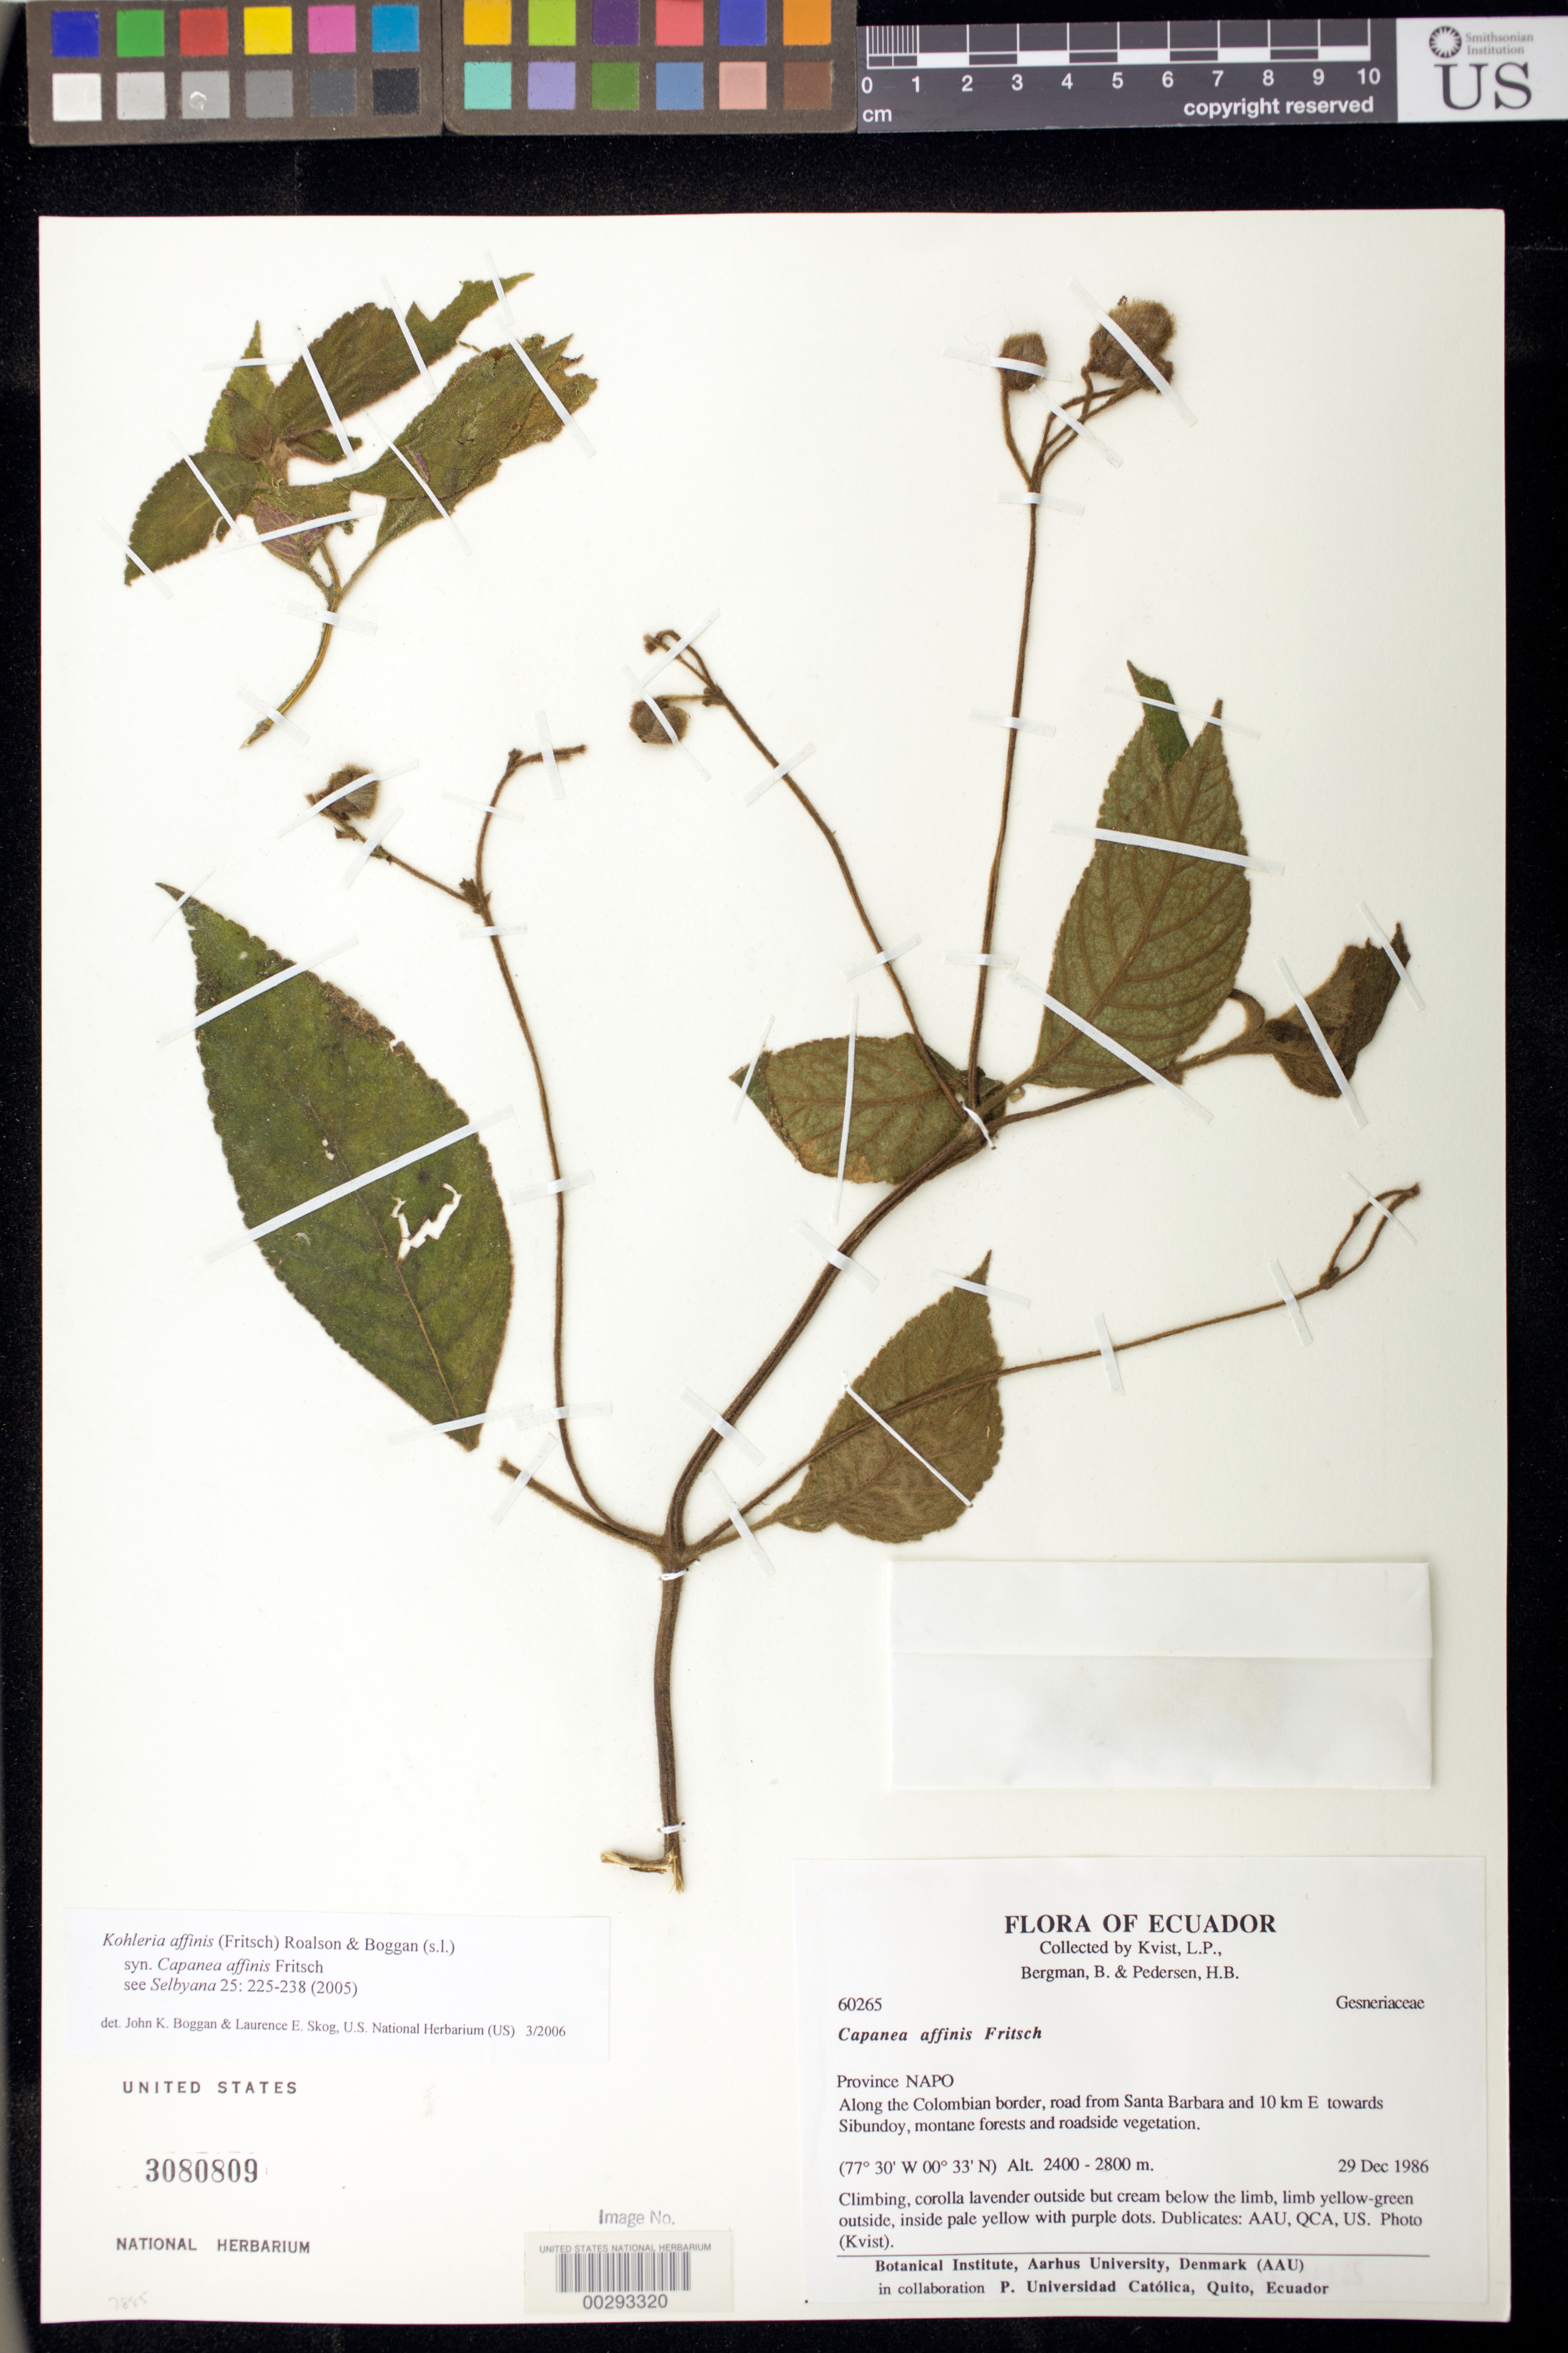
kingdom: Plantae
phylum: Tracheophyta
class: Magnoliopsida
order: Lamiales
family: Gesneriaceae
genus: Kohleria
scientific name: Kohleria affinis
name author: (Fritsch) Roalson & Boggan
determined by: Boggan, J. K.; Skog, L. E.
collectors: L. P. Kvist, B. Bergman & H. B. Pedersen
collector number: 60265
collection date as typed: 29 Dec 1986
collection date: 1986-12-29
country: Ecuador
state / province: Napo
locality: Along the Colombian border, road to Santa Barbara, E to Sibundoy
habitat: Montane forests and roadside vegetation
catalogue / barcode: US 3080809